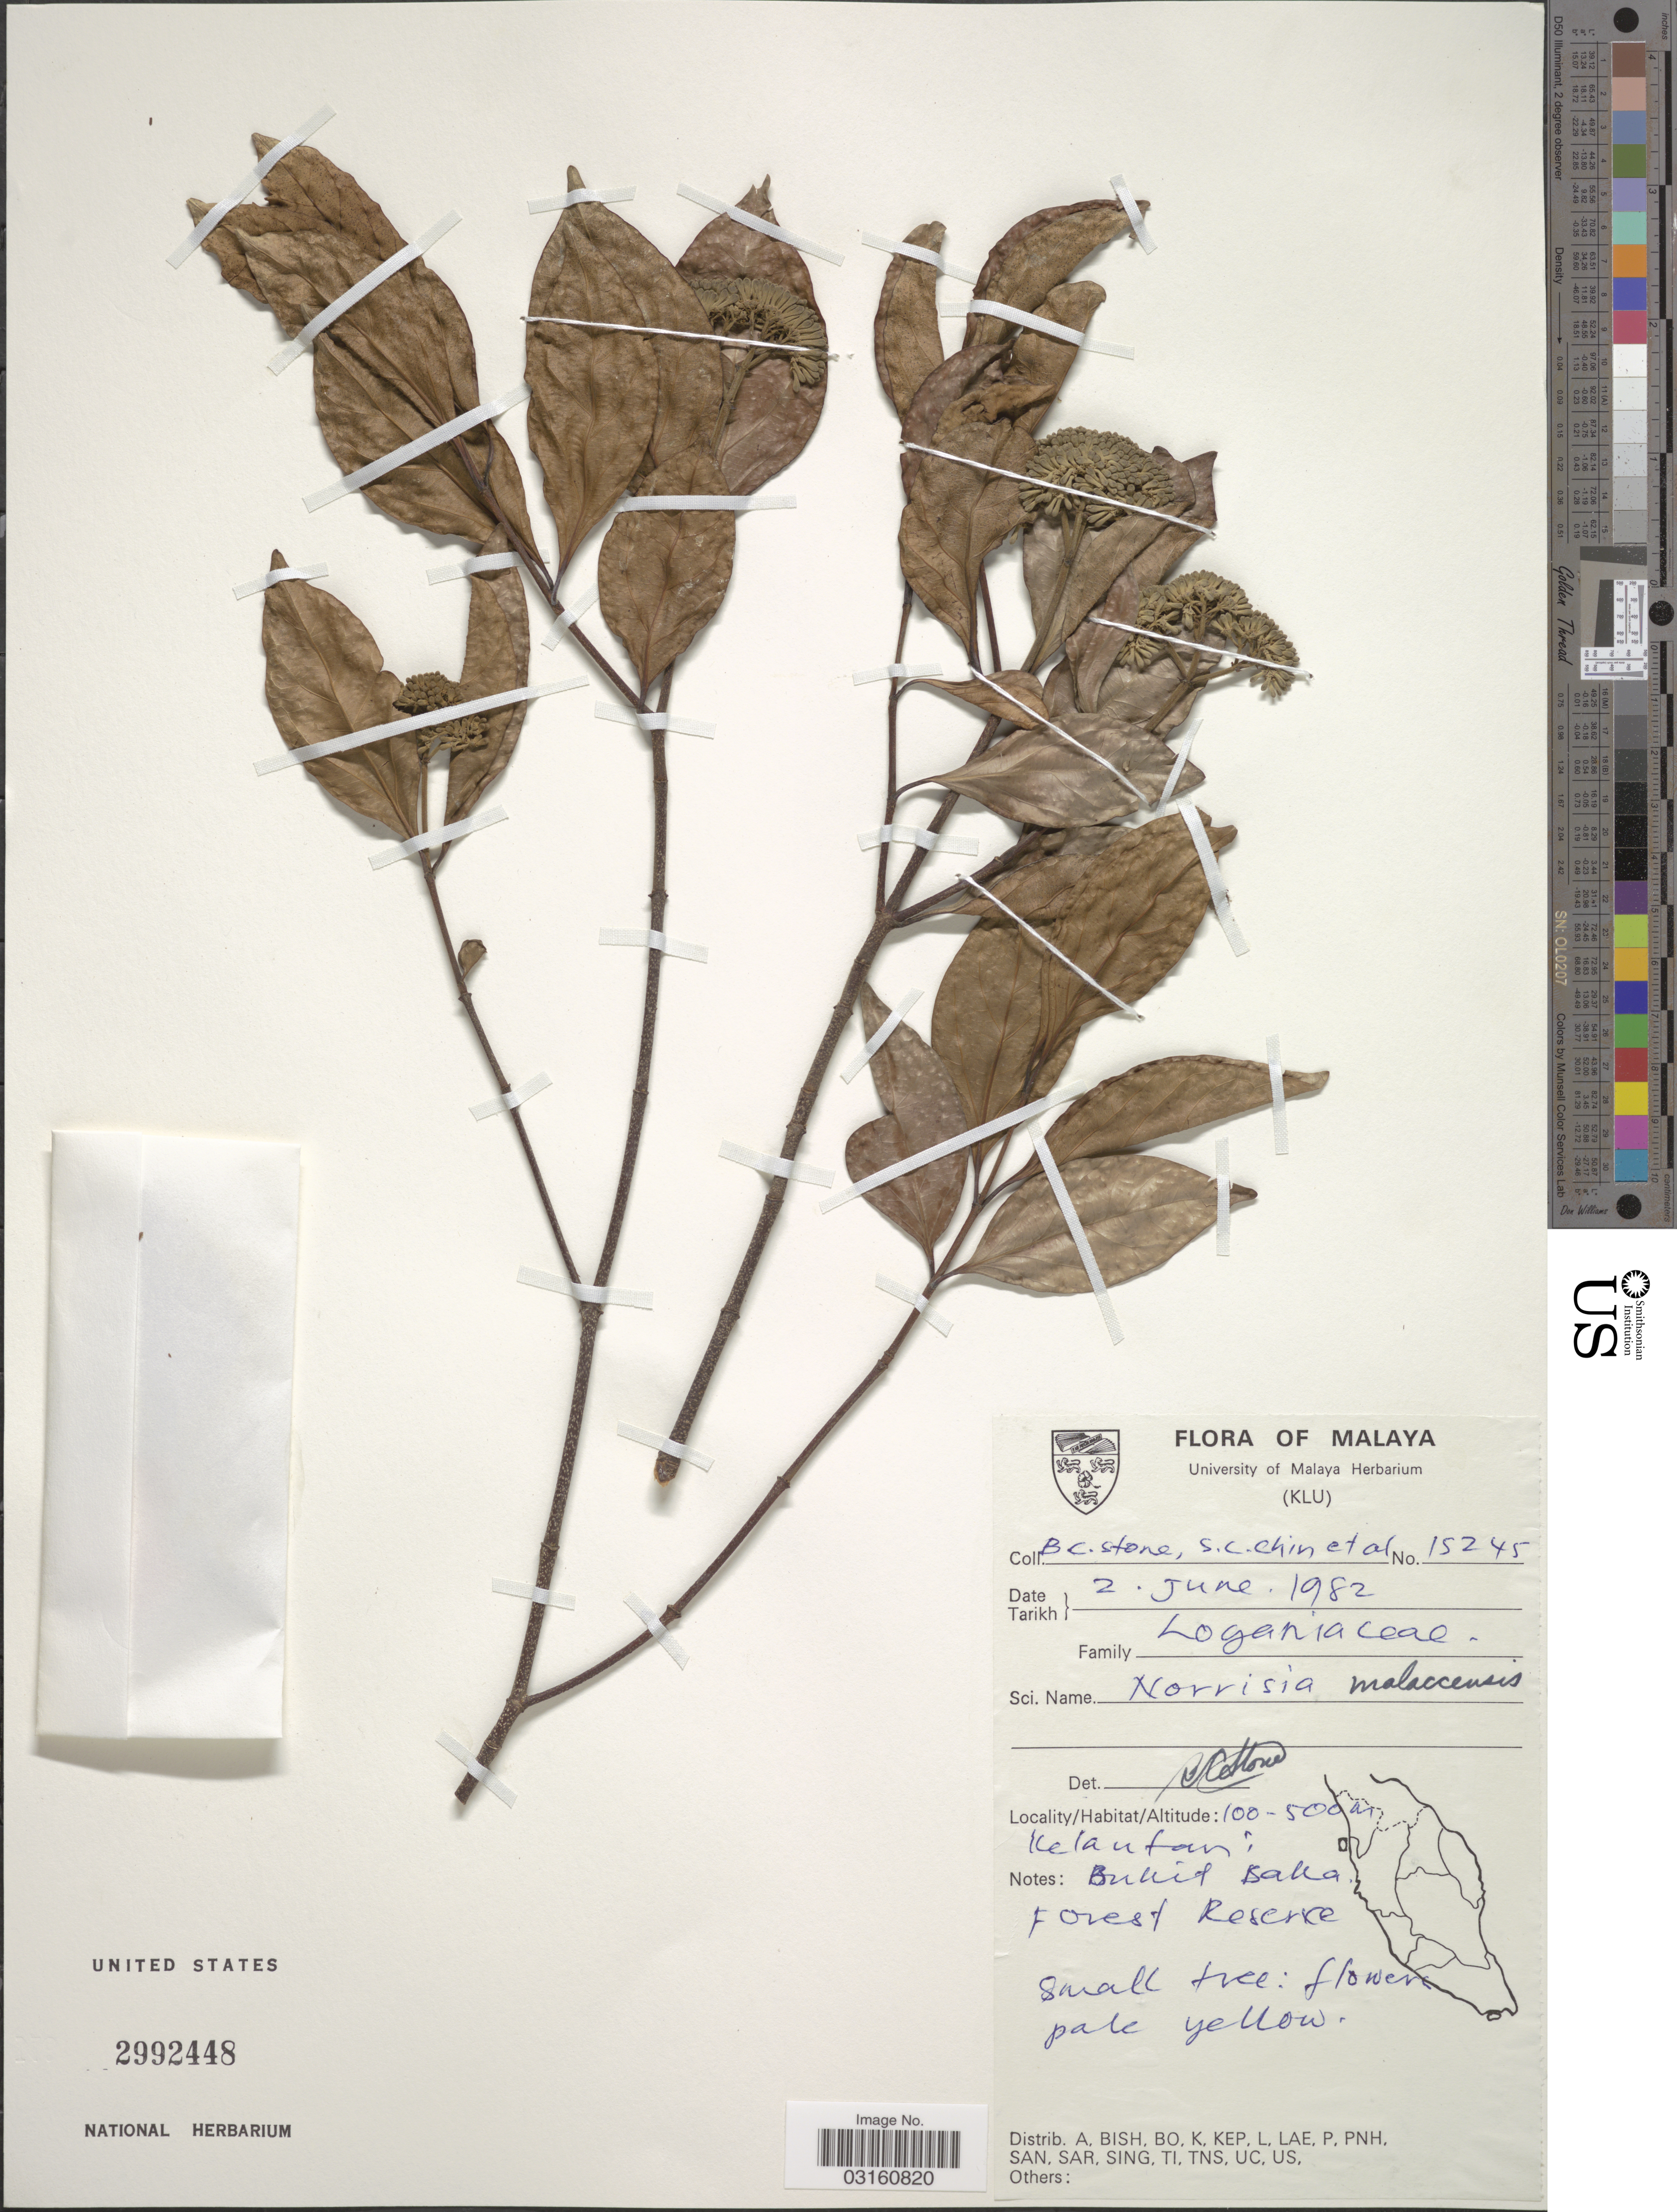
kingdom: Plantae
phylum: Tracheophyta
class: Magnoliopsida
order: Gentianales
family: Loganiaceae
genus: Norrisia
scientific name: Norrisia malaccensis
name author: Gardner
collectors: B. C. Stone, S. Chin & et al.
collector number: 15245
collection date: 1982-06-02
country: Malaysia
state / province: Kelantan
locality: Malaya. Kelantan: Bukit Baka.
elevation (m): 100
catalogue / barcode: US 2992448